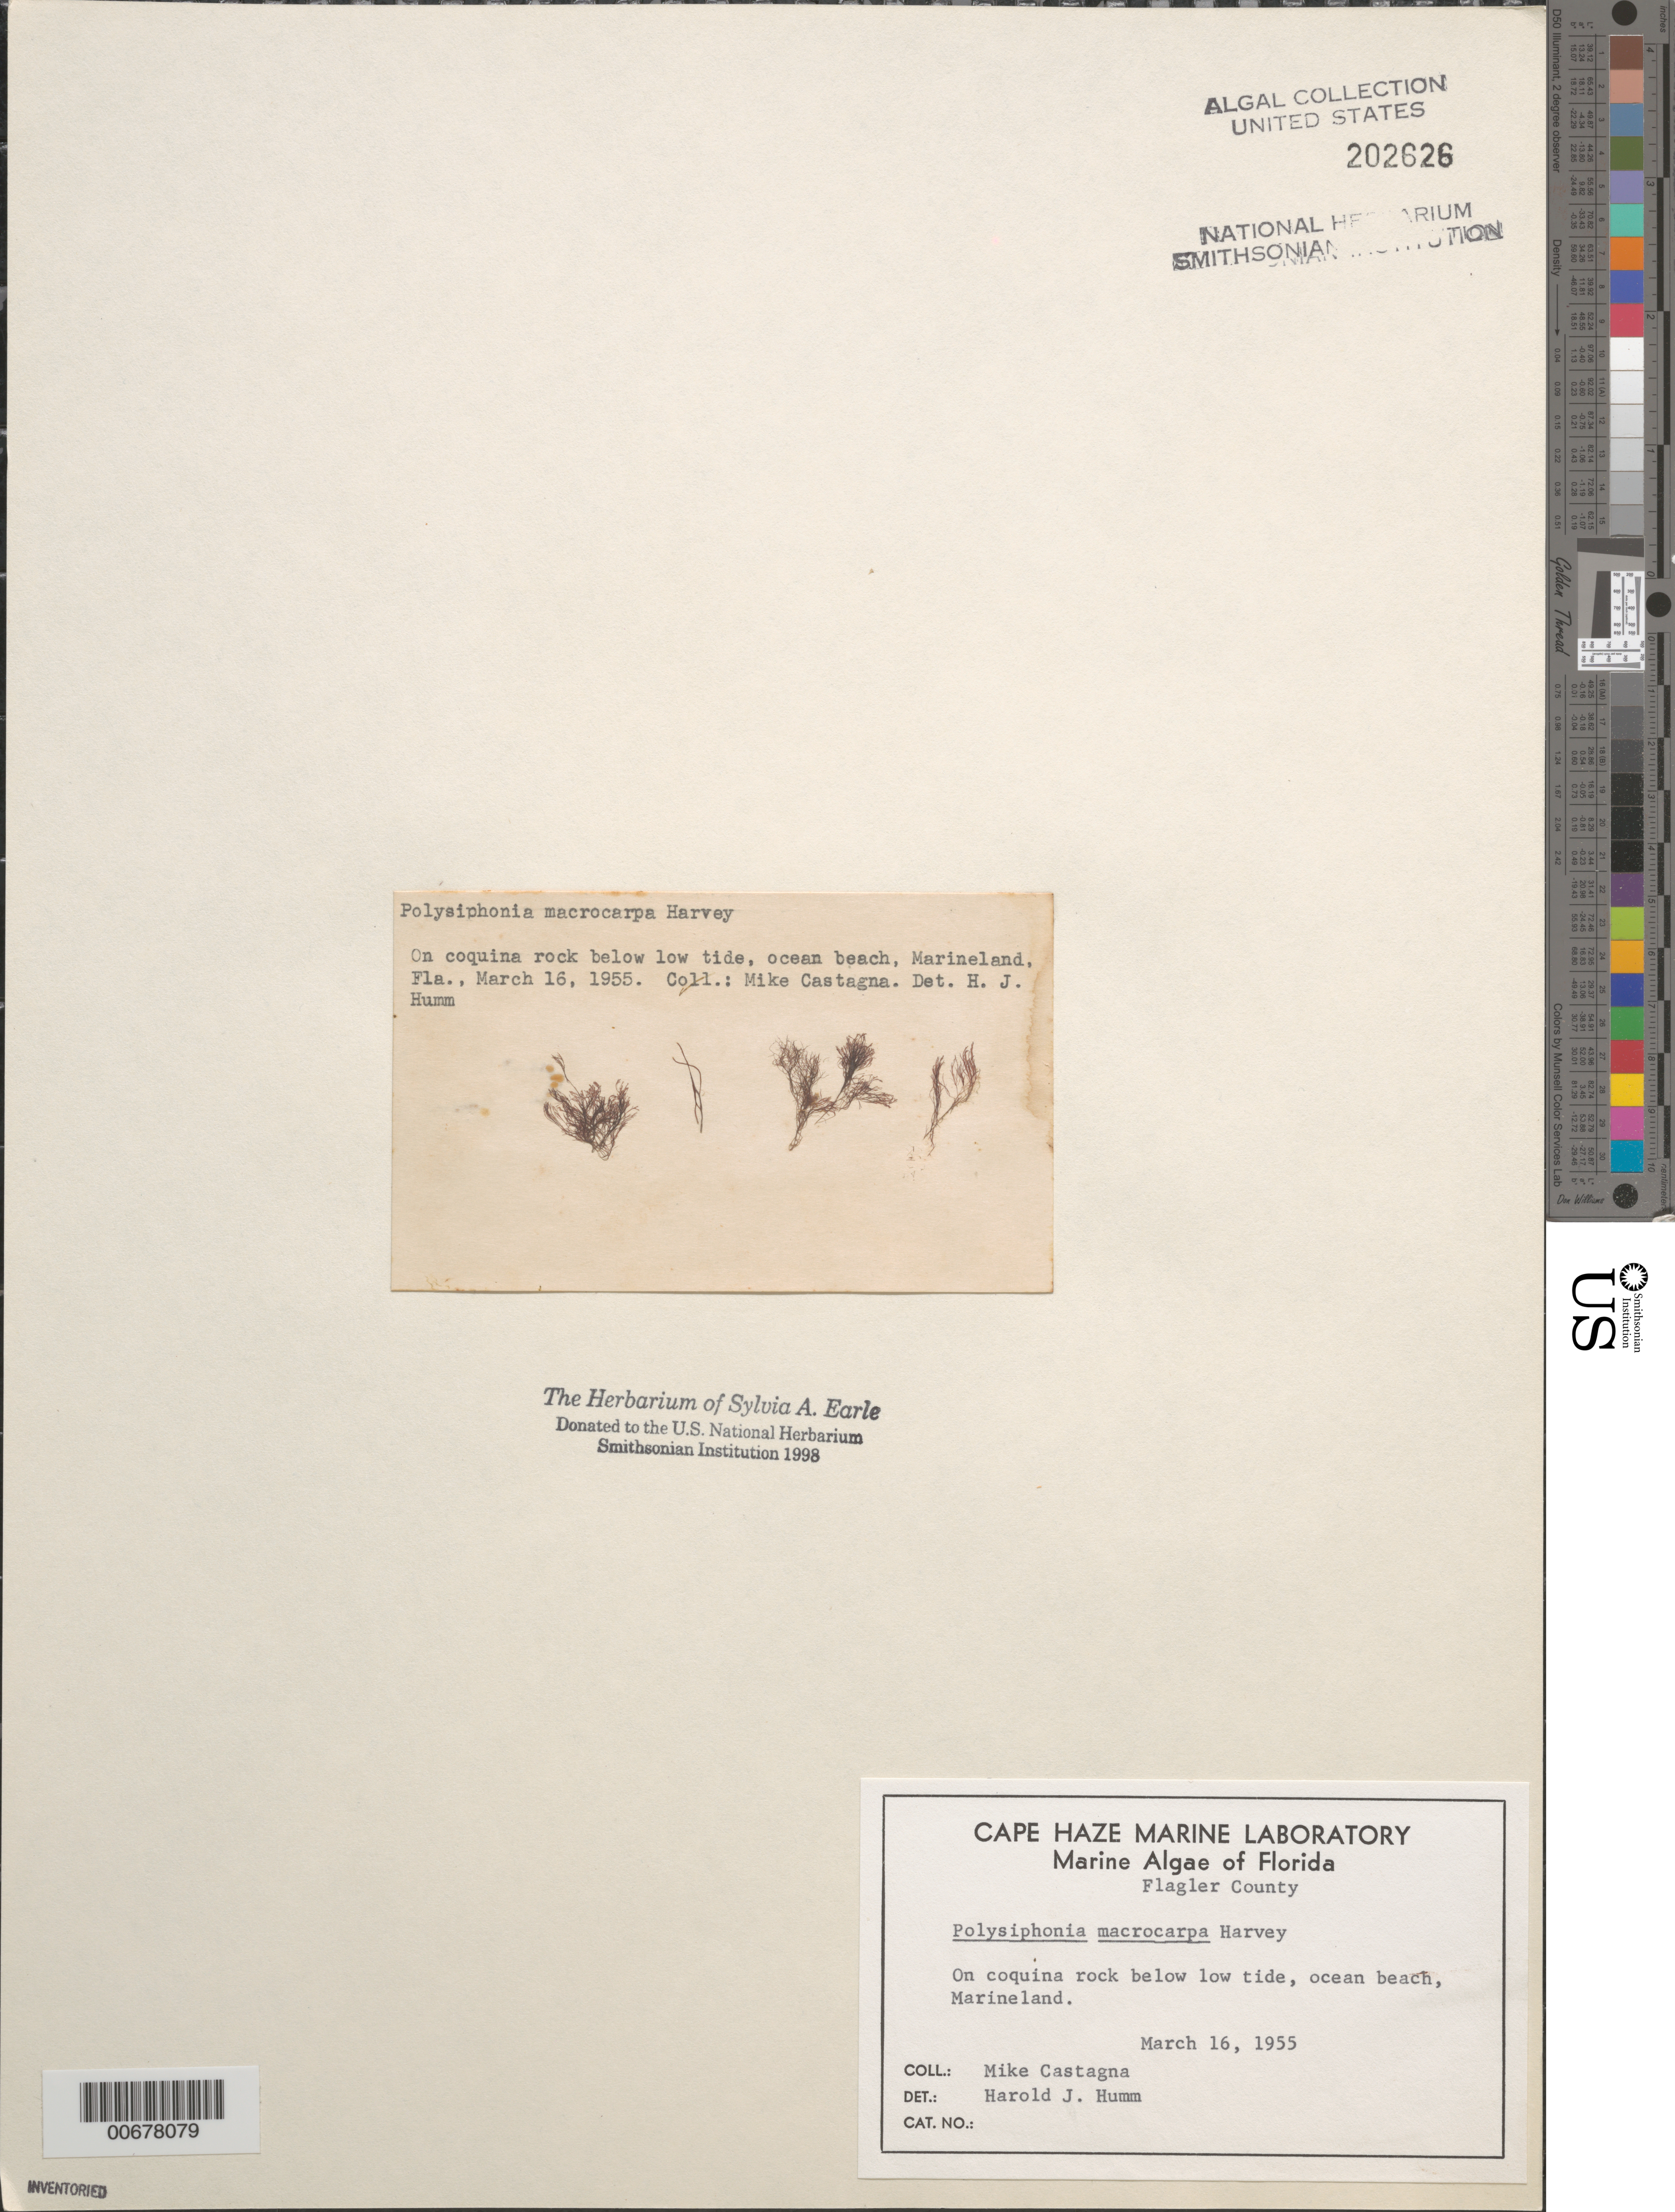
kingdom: Plantae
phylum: Rhodophyta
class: Florideophyceae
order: Ceramiales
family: Rhodomelaceae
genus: Polysiphonia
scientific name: Polysiphonia macrocarpa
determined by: Humm, Harold J.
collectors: M. Castagna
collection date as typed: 16 Mar 1955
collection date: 1955-03-16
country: United States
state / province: Florida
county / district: Flagler County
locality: Marineland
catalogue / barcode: US 202626